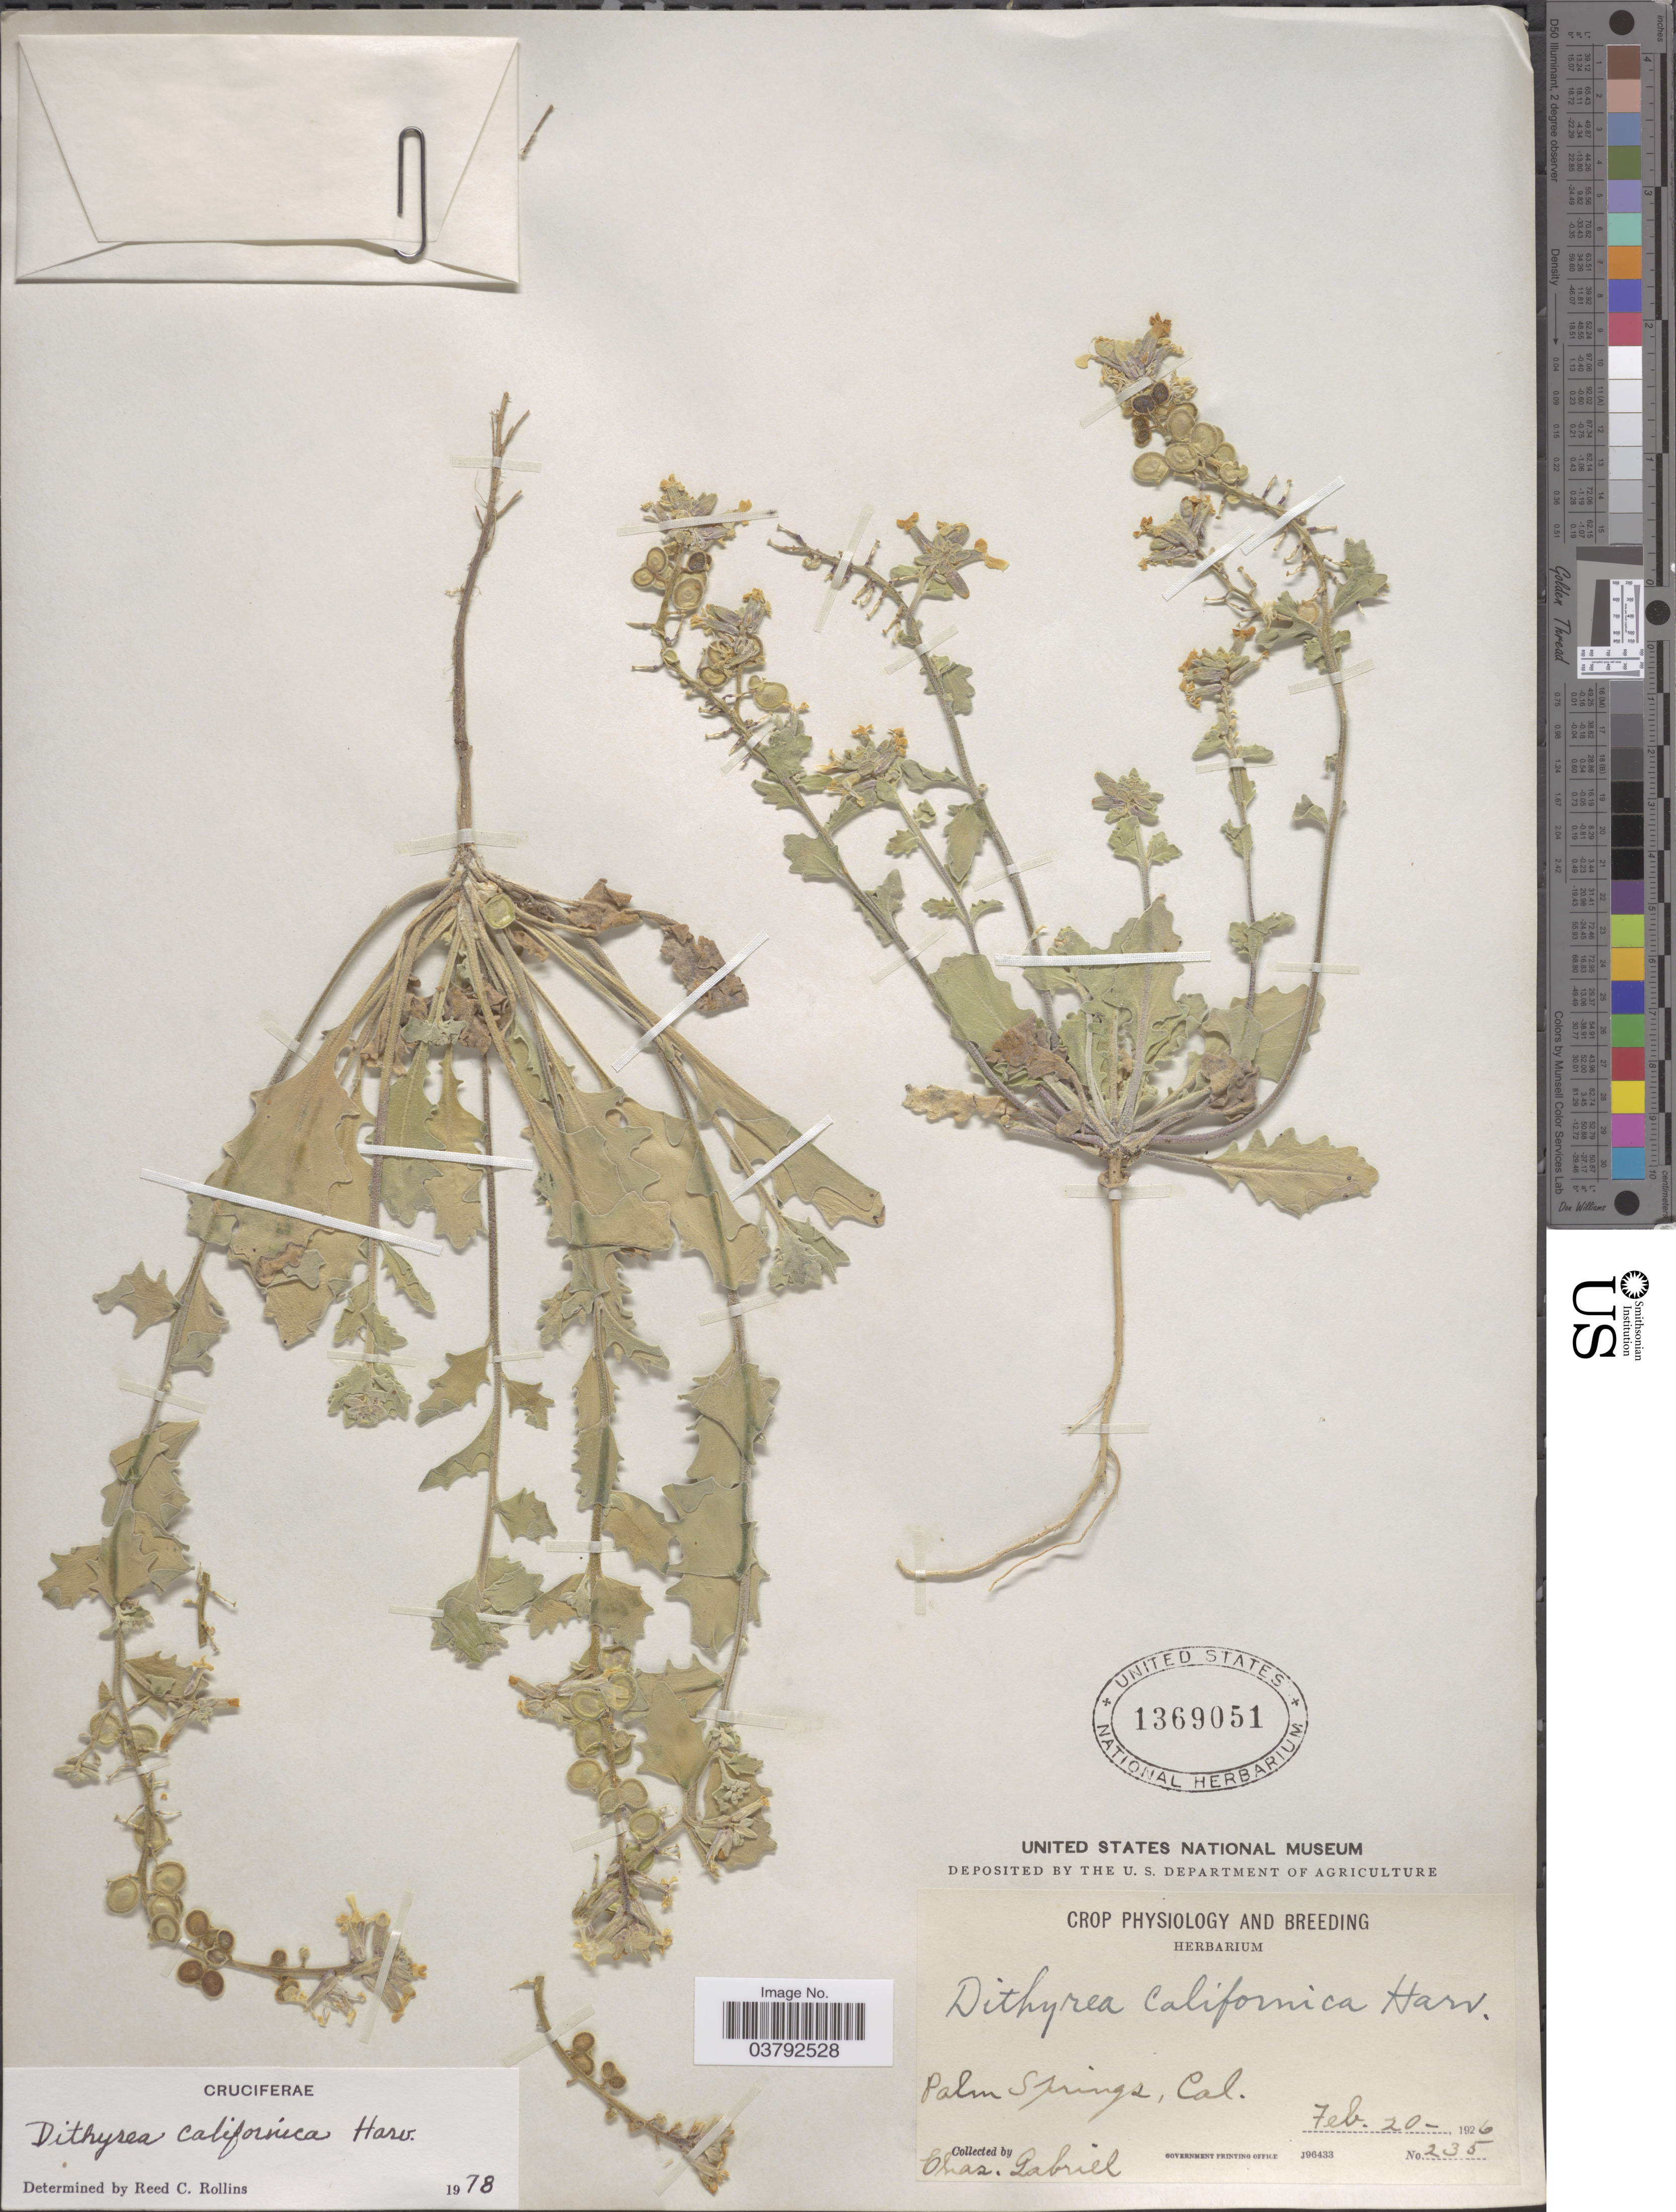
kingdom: Plantae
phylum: Tracheophyta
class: Magnoliopsida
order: Brassicales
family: Brassicaceae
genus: Dithyrea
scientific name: Dithyrea californica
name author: Harv.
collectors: C. Gabriel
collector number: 235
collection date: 1926-02-20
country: United States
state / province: California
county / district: Riverside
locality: Palm Springs.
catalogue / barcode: US 1369051